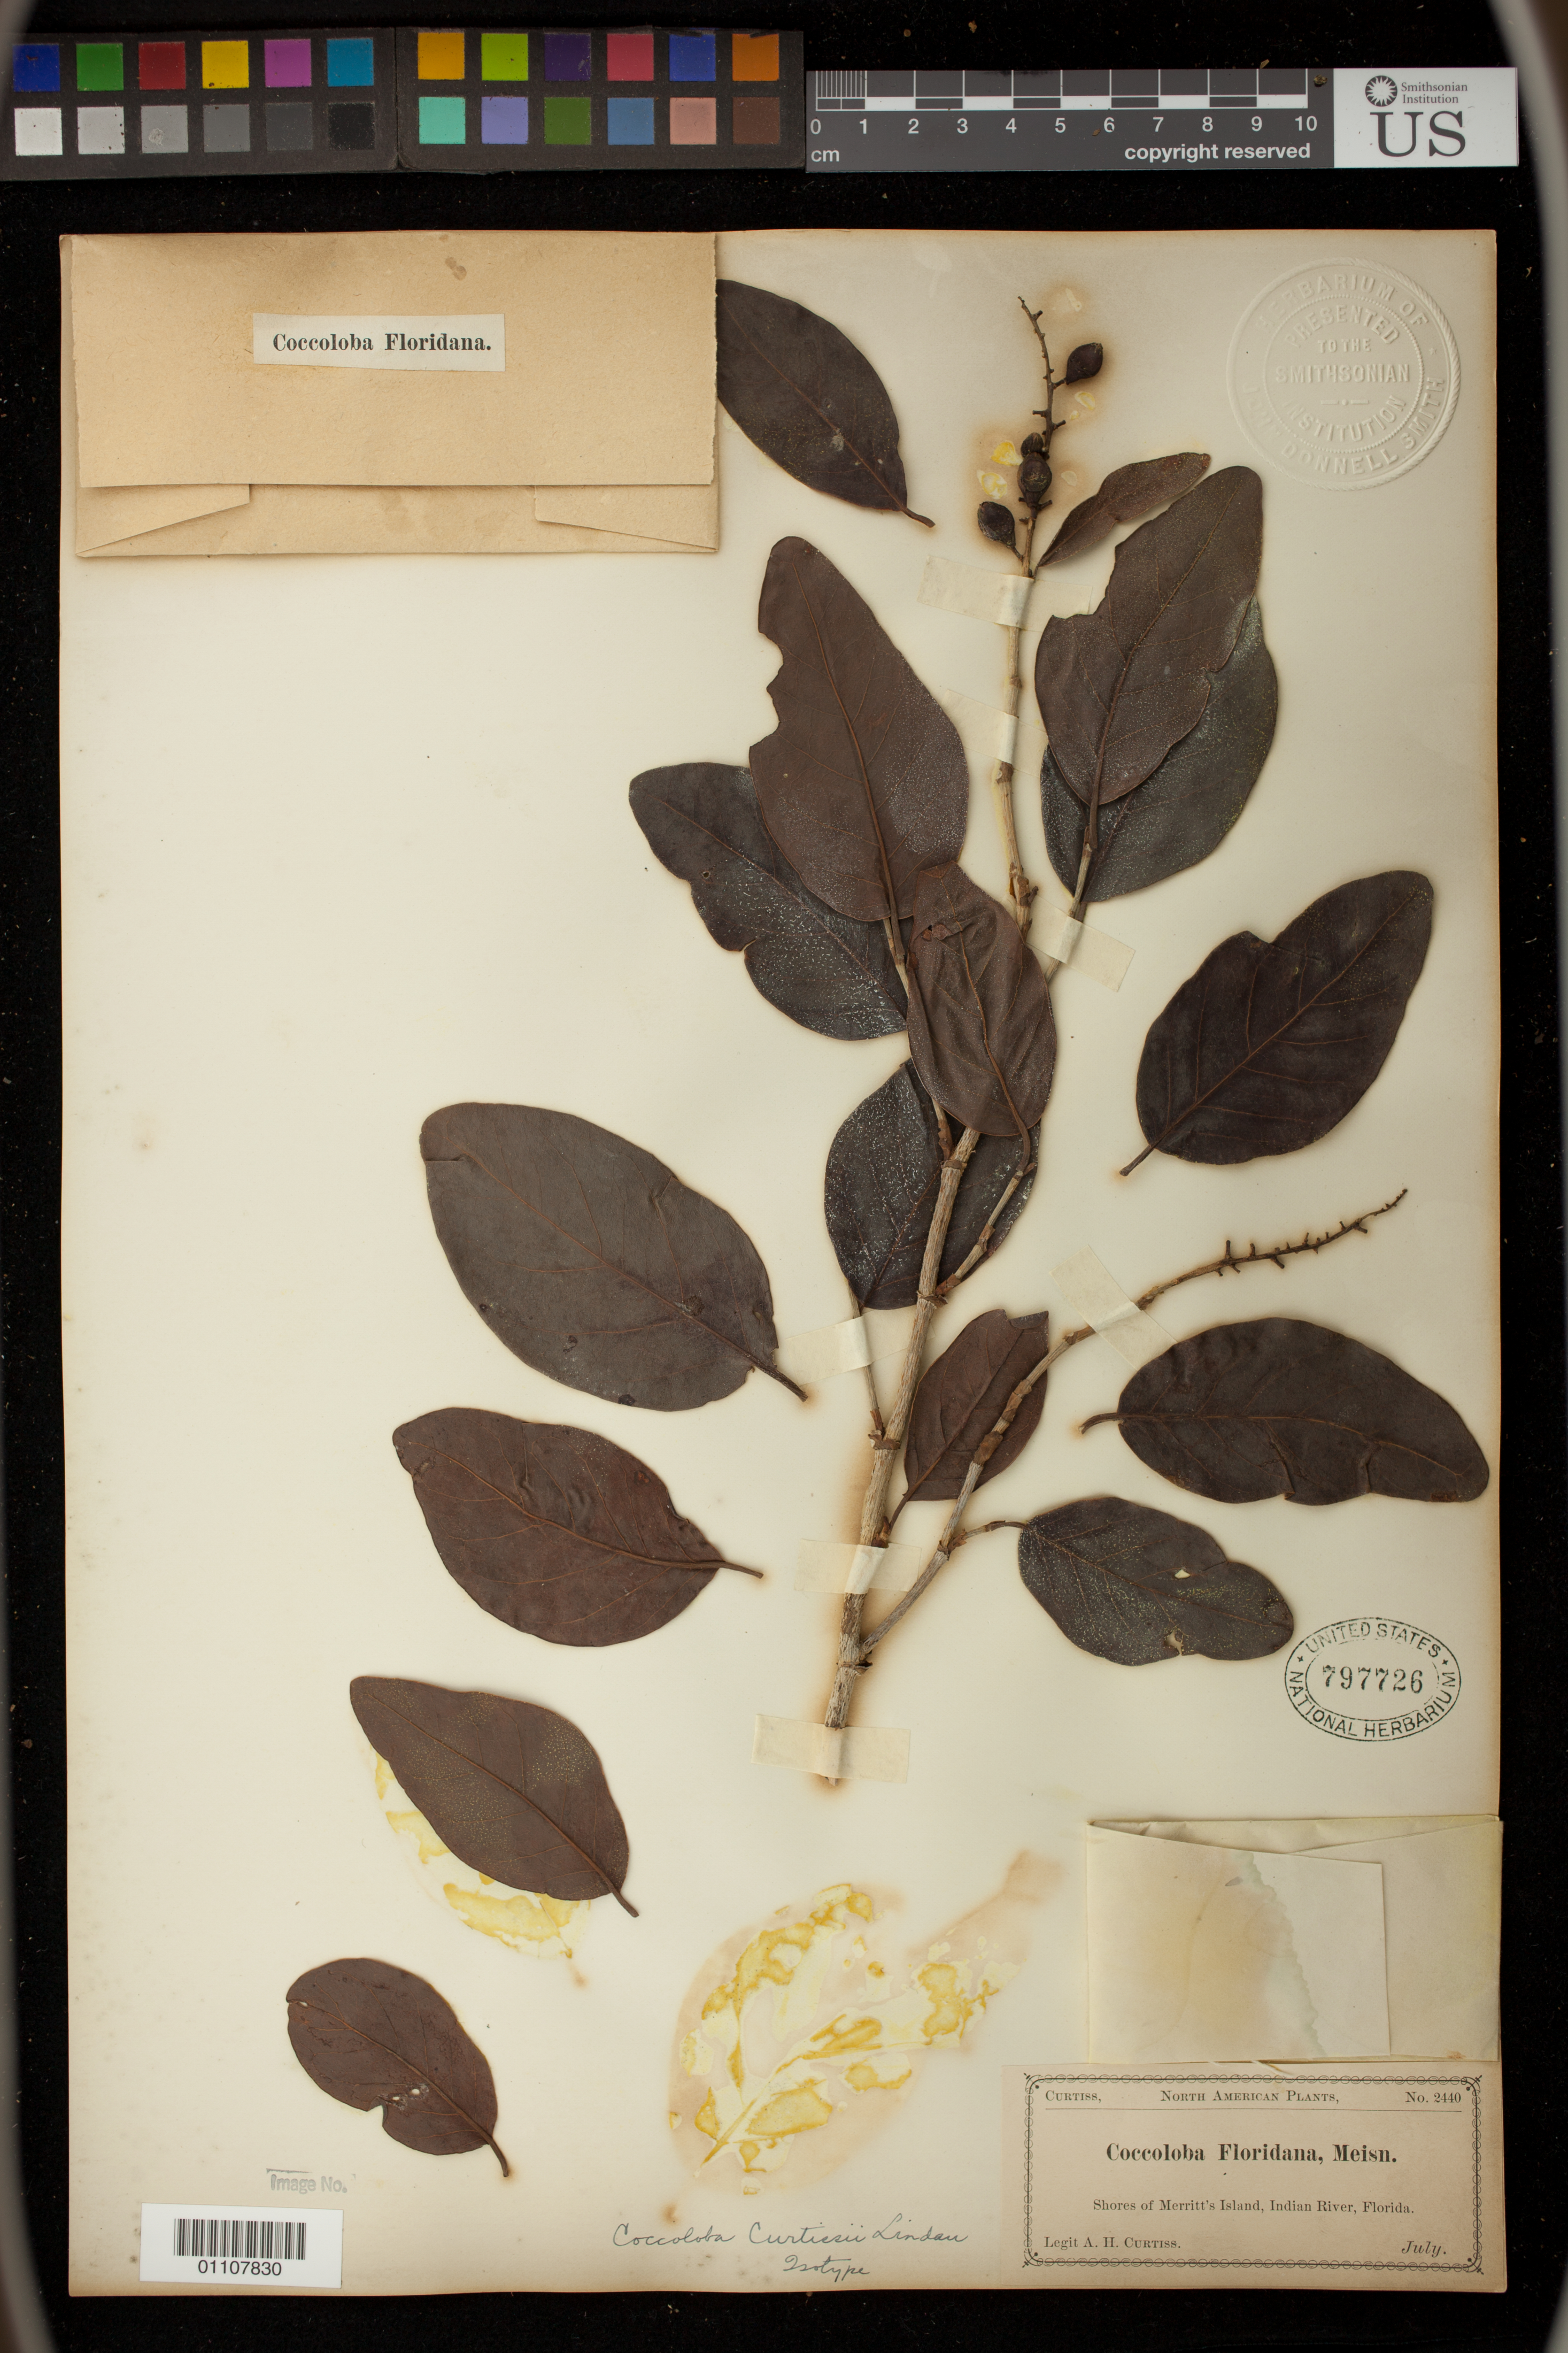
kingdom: Plantae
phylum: Tracheophyta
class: Magnoliopsida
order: Caryophyllales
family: Polygonaceae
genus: Coccoloba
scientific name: Coccoloba curtissii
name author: Lindau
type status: Syntype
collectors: A. H. Curtiss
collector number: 2440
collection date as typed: Jul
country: United States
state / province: Florida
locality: Shores of Merritt's Island, Indian Rriver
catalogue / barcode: US 797726